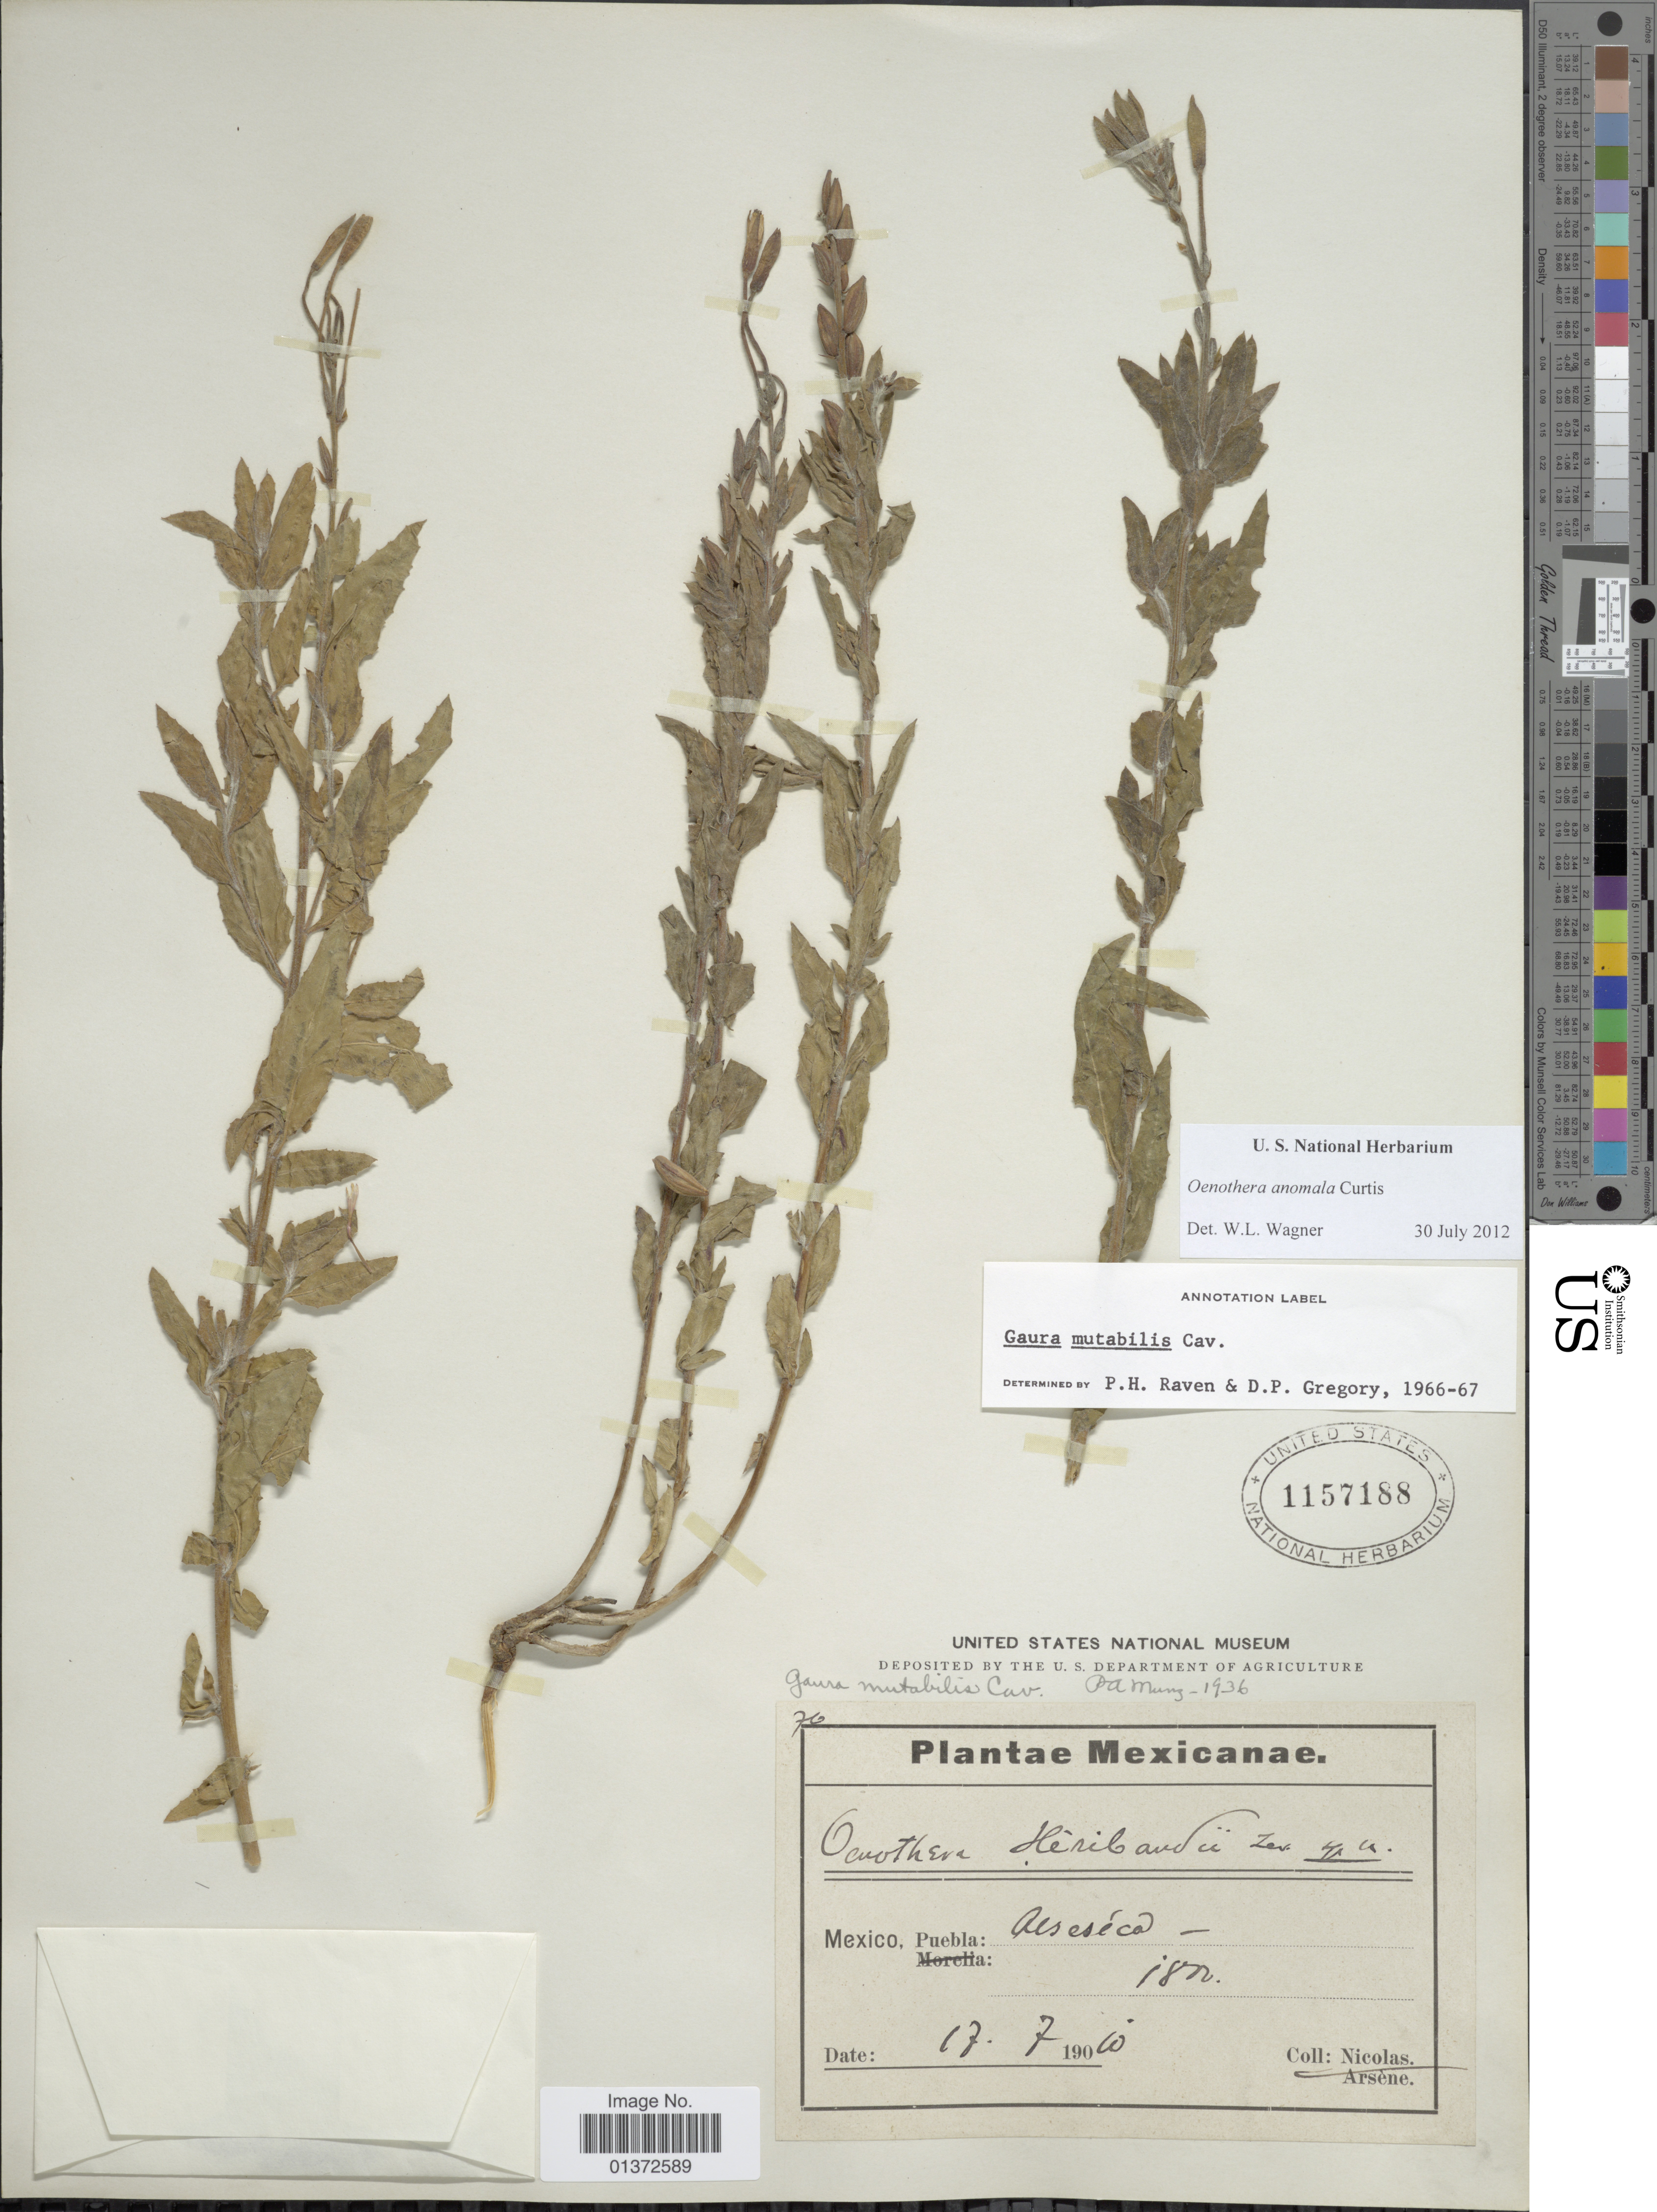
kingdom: Plantae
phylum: Tracheophyta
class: Magnoliopsida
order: Myrtales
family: Onagraceae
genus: Oenothera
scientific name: Oenothera anomala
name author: Curtis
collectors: -. Nicolas & -- Arsène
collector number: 76*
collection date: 1910-07-17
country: Mexico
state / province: Puebla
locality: Alseseca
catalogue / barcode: US 1157188